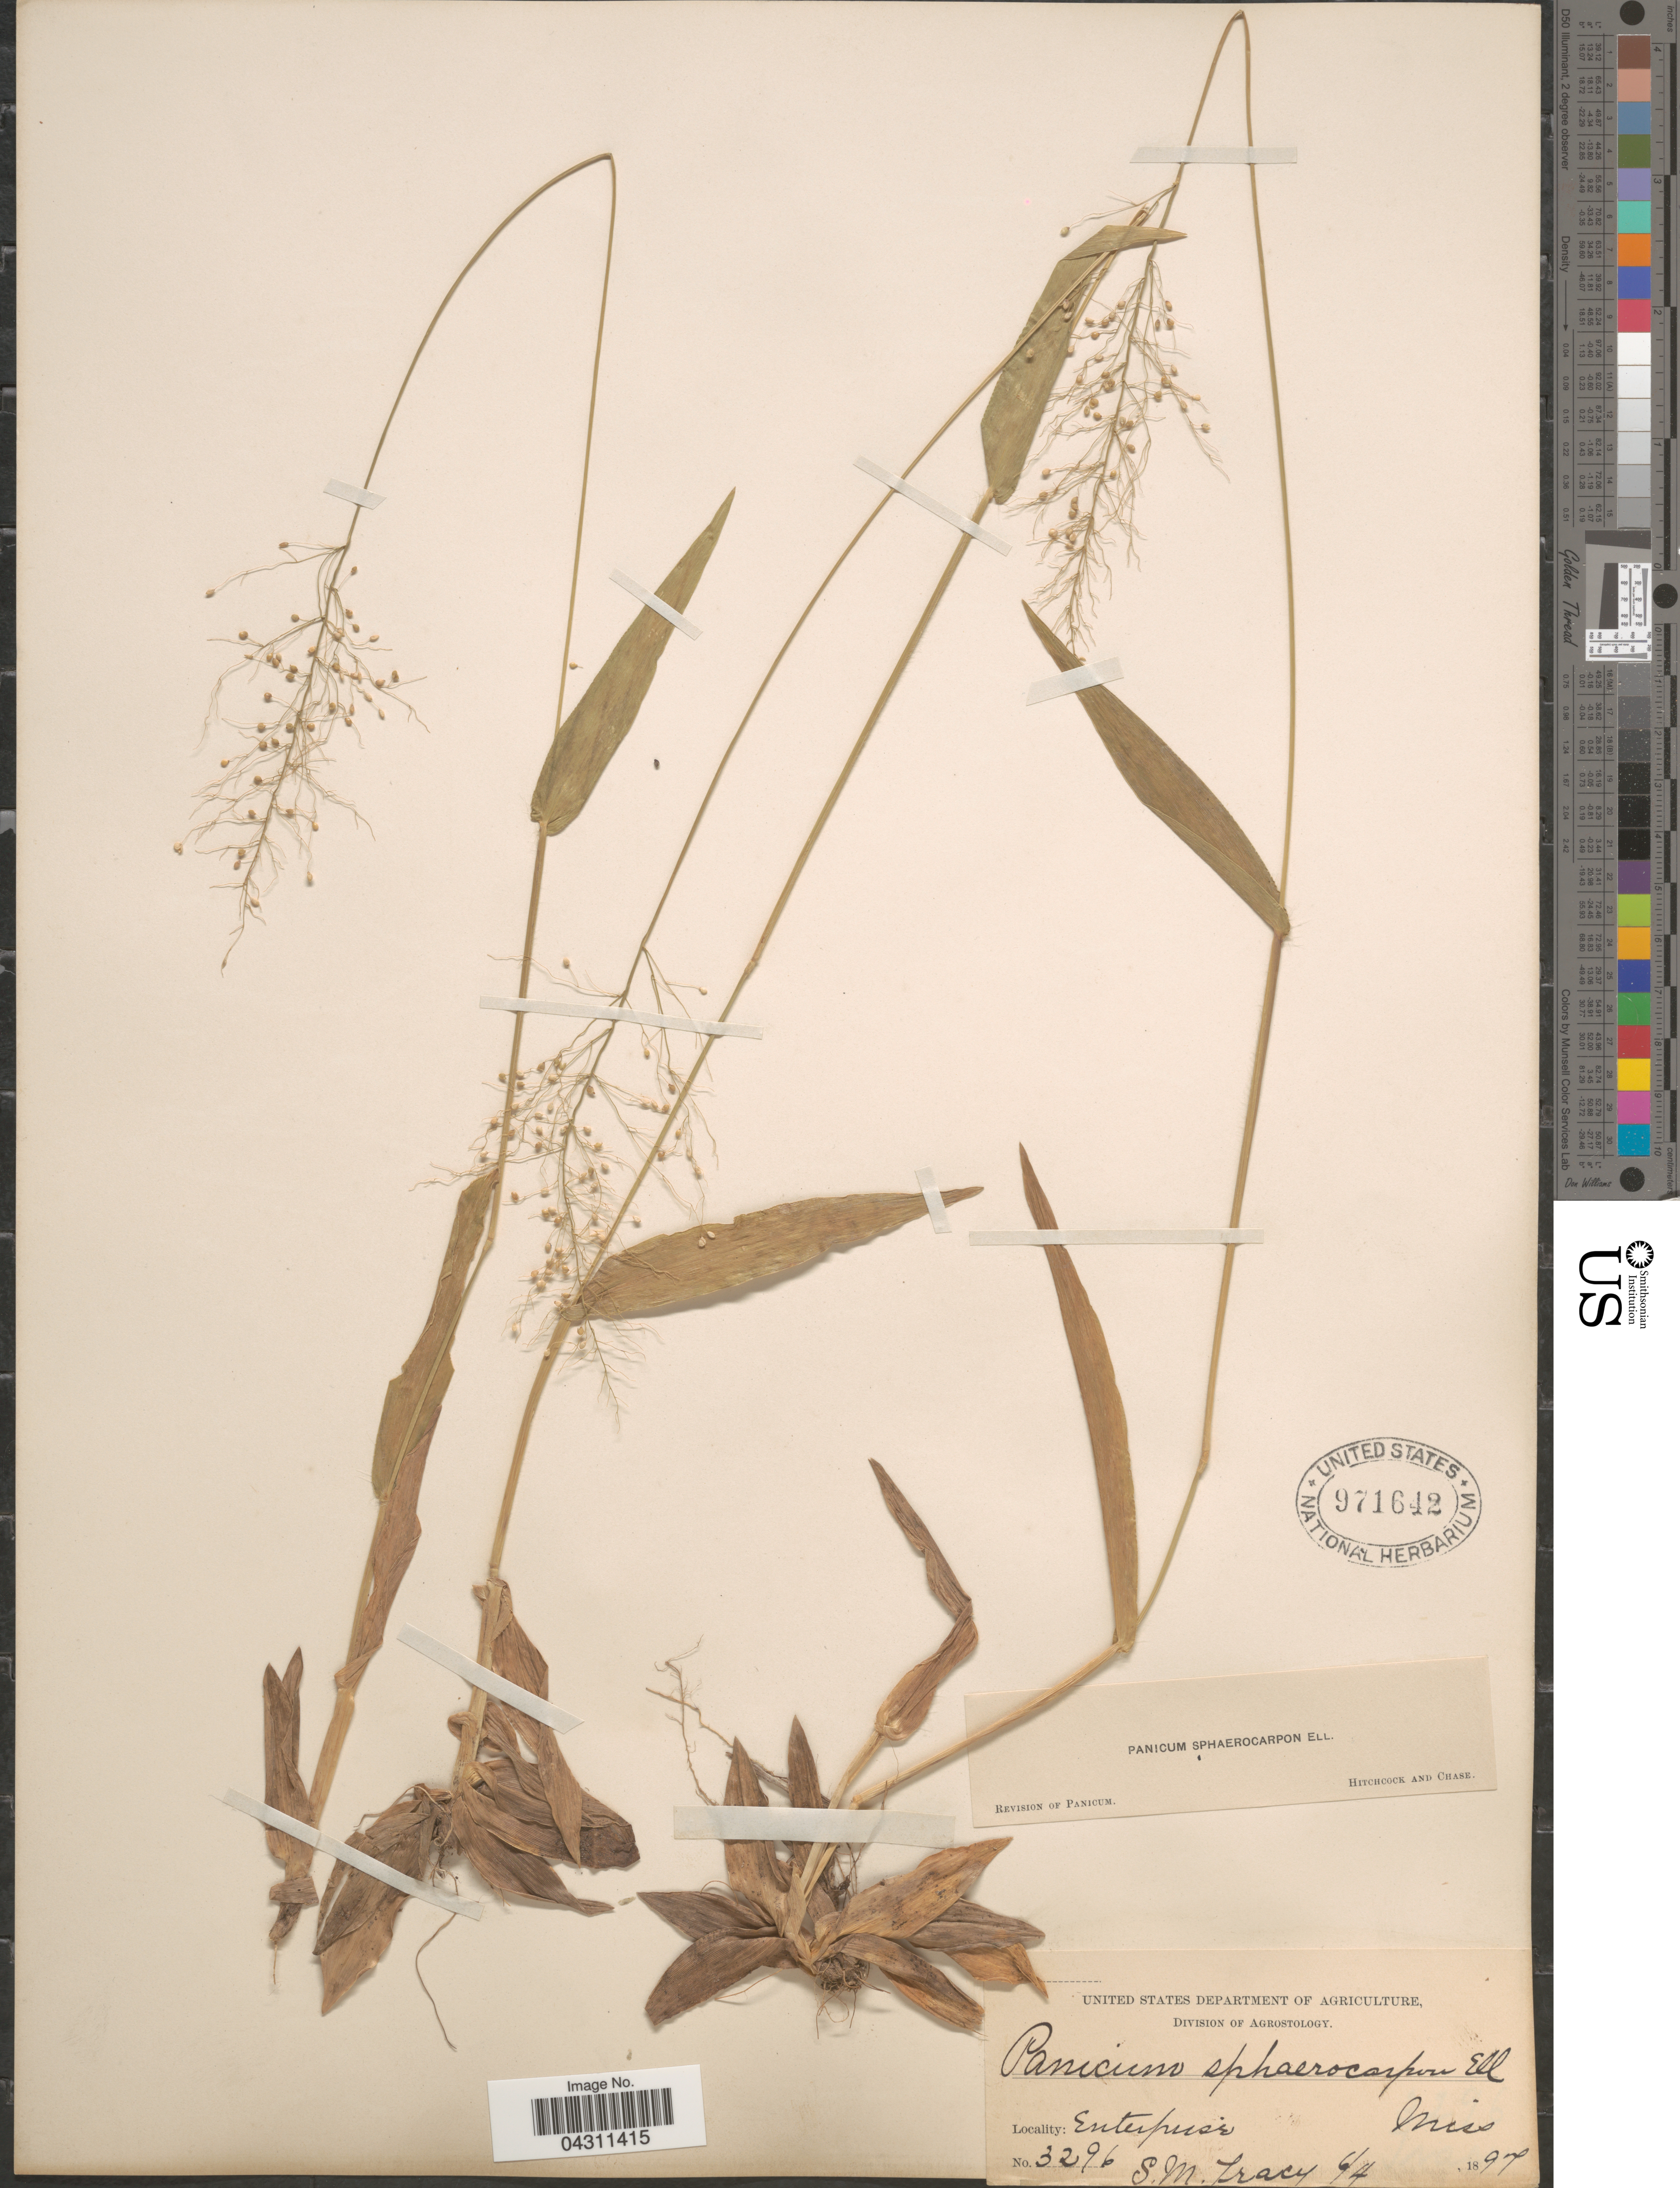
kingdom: Plantae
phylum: Tracheophyta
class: Liliopsida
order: Poales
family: Poaceae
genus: Dichanthelium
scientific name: Dichanthelium sphaerocarpon var. sphaerocarpon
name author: (Elliott) Gould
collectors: S. M. Tracy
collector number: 3296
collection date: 1897-06-04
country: United States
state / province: Mississippi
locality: Enterprise.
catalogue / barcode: US 971642